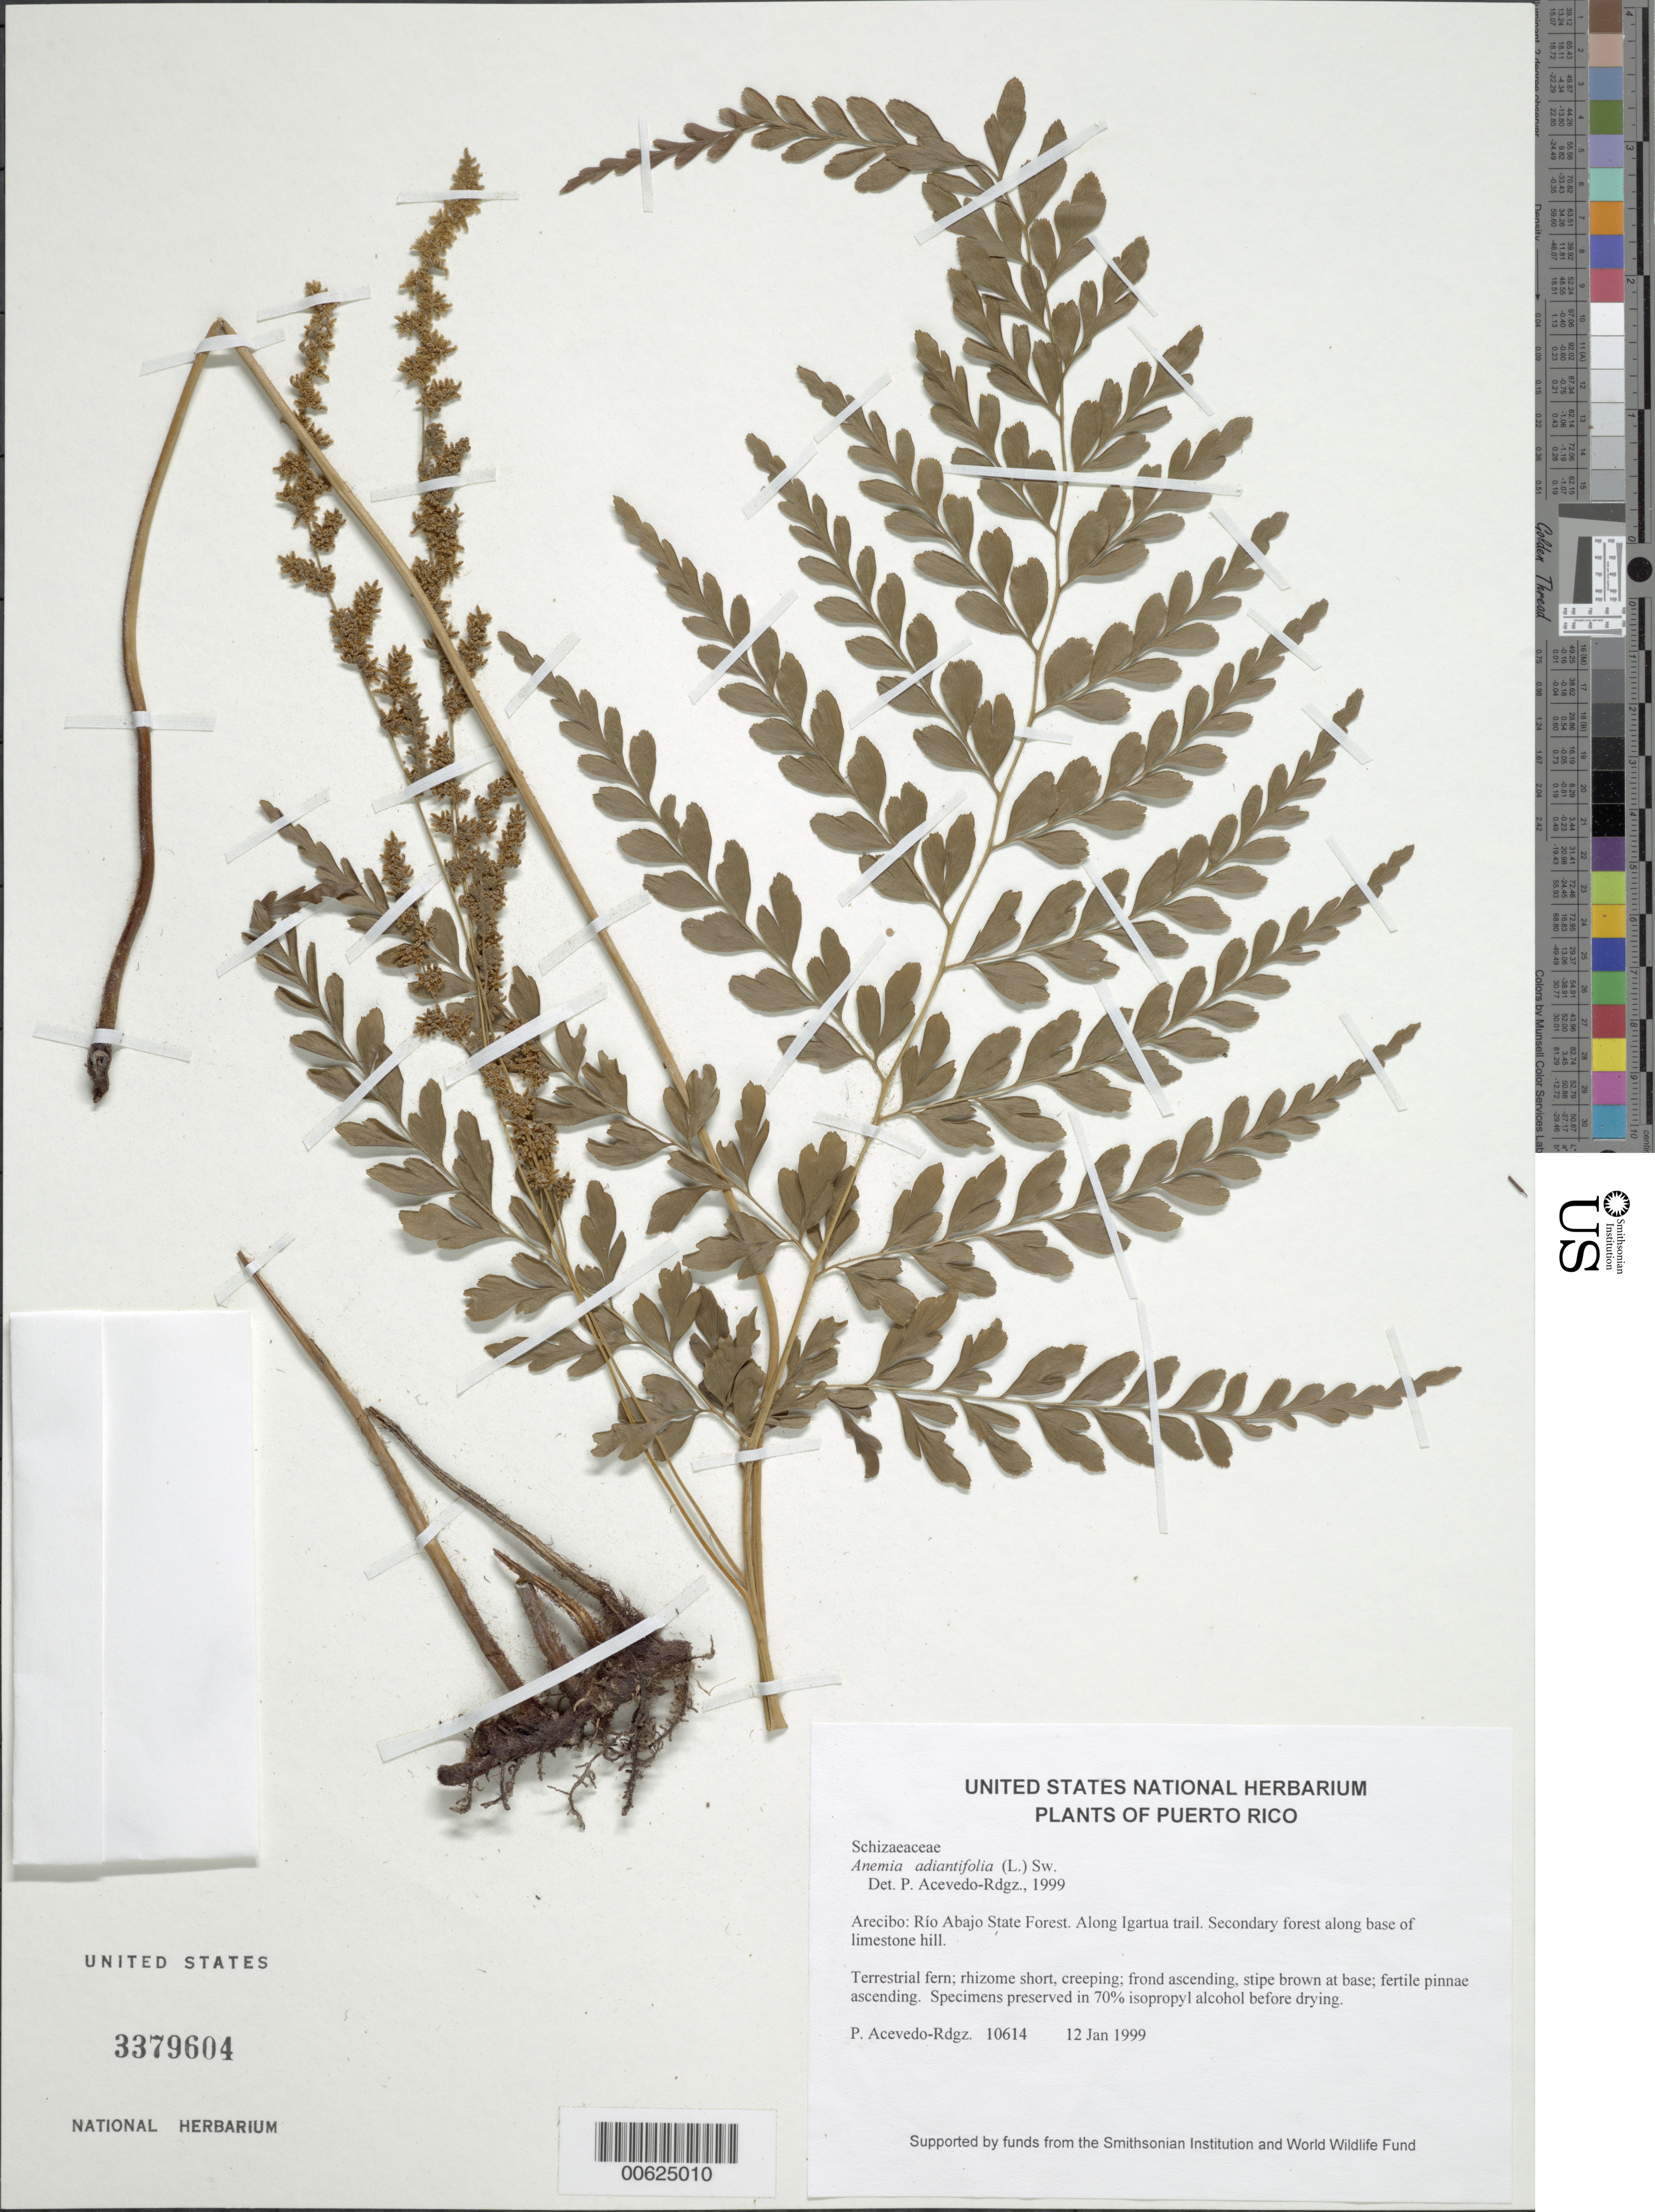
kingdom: Plantae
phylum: Tracheophyta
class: Polypodiopsida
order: Schizaeales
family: Anemiaceae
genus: Anemia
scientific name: Anemia adiantifolia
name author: (L.) Sw.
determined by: Acevedo-Rodríguez, P., (BOT), Smithsonian Institution - National Museum of Natural History (UNITED STATES)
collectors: P. Acevedo-Rodr.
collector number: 10614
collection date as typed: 12 Jan 1999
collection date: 1999-01-12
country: Puerto Rico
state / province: Arecibo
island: Puerto Rico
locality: Arecibo; Río Abajo State Forest. Along Igartua trail.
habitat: Secondary forest along base of limestone hill.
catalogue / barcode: US 3379604